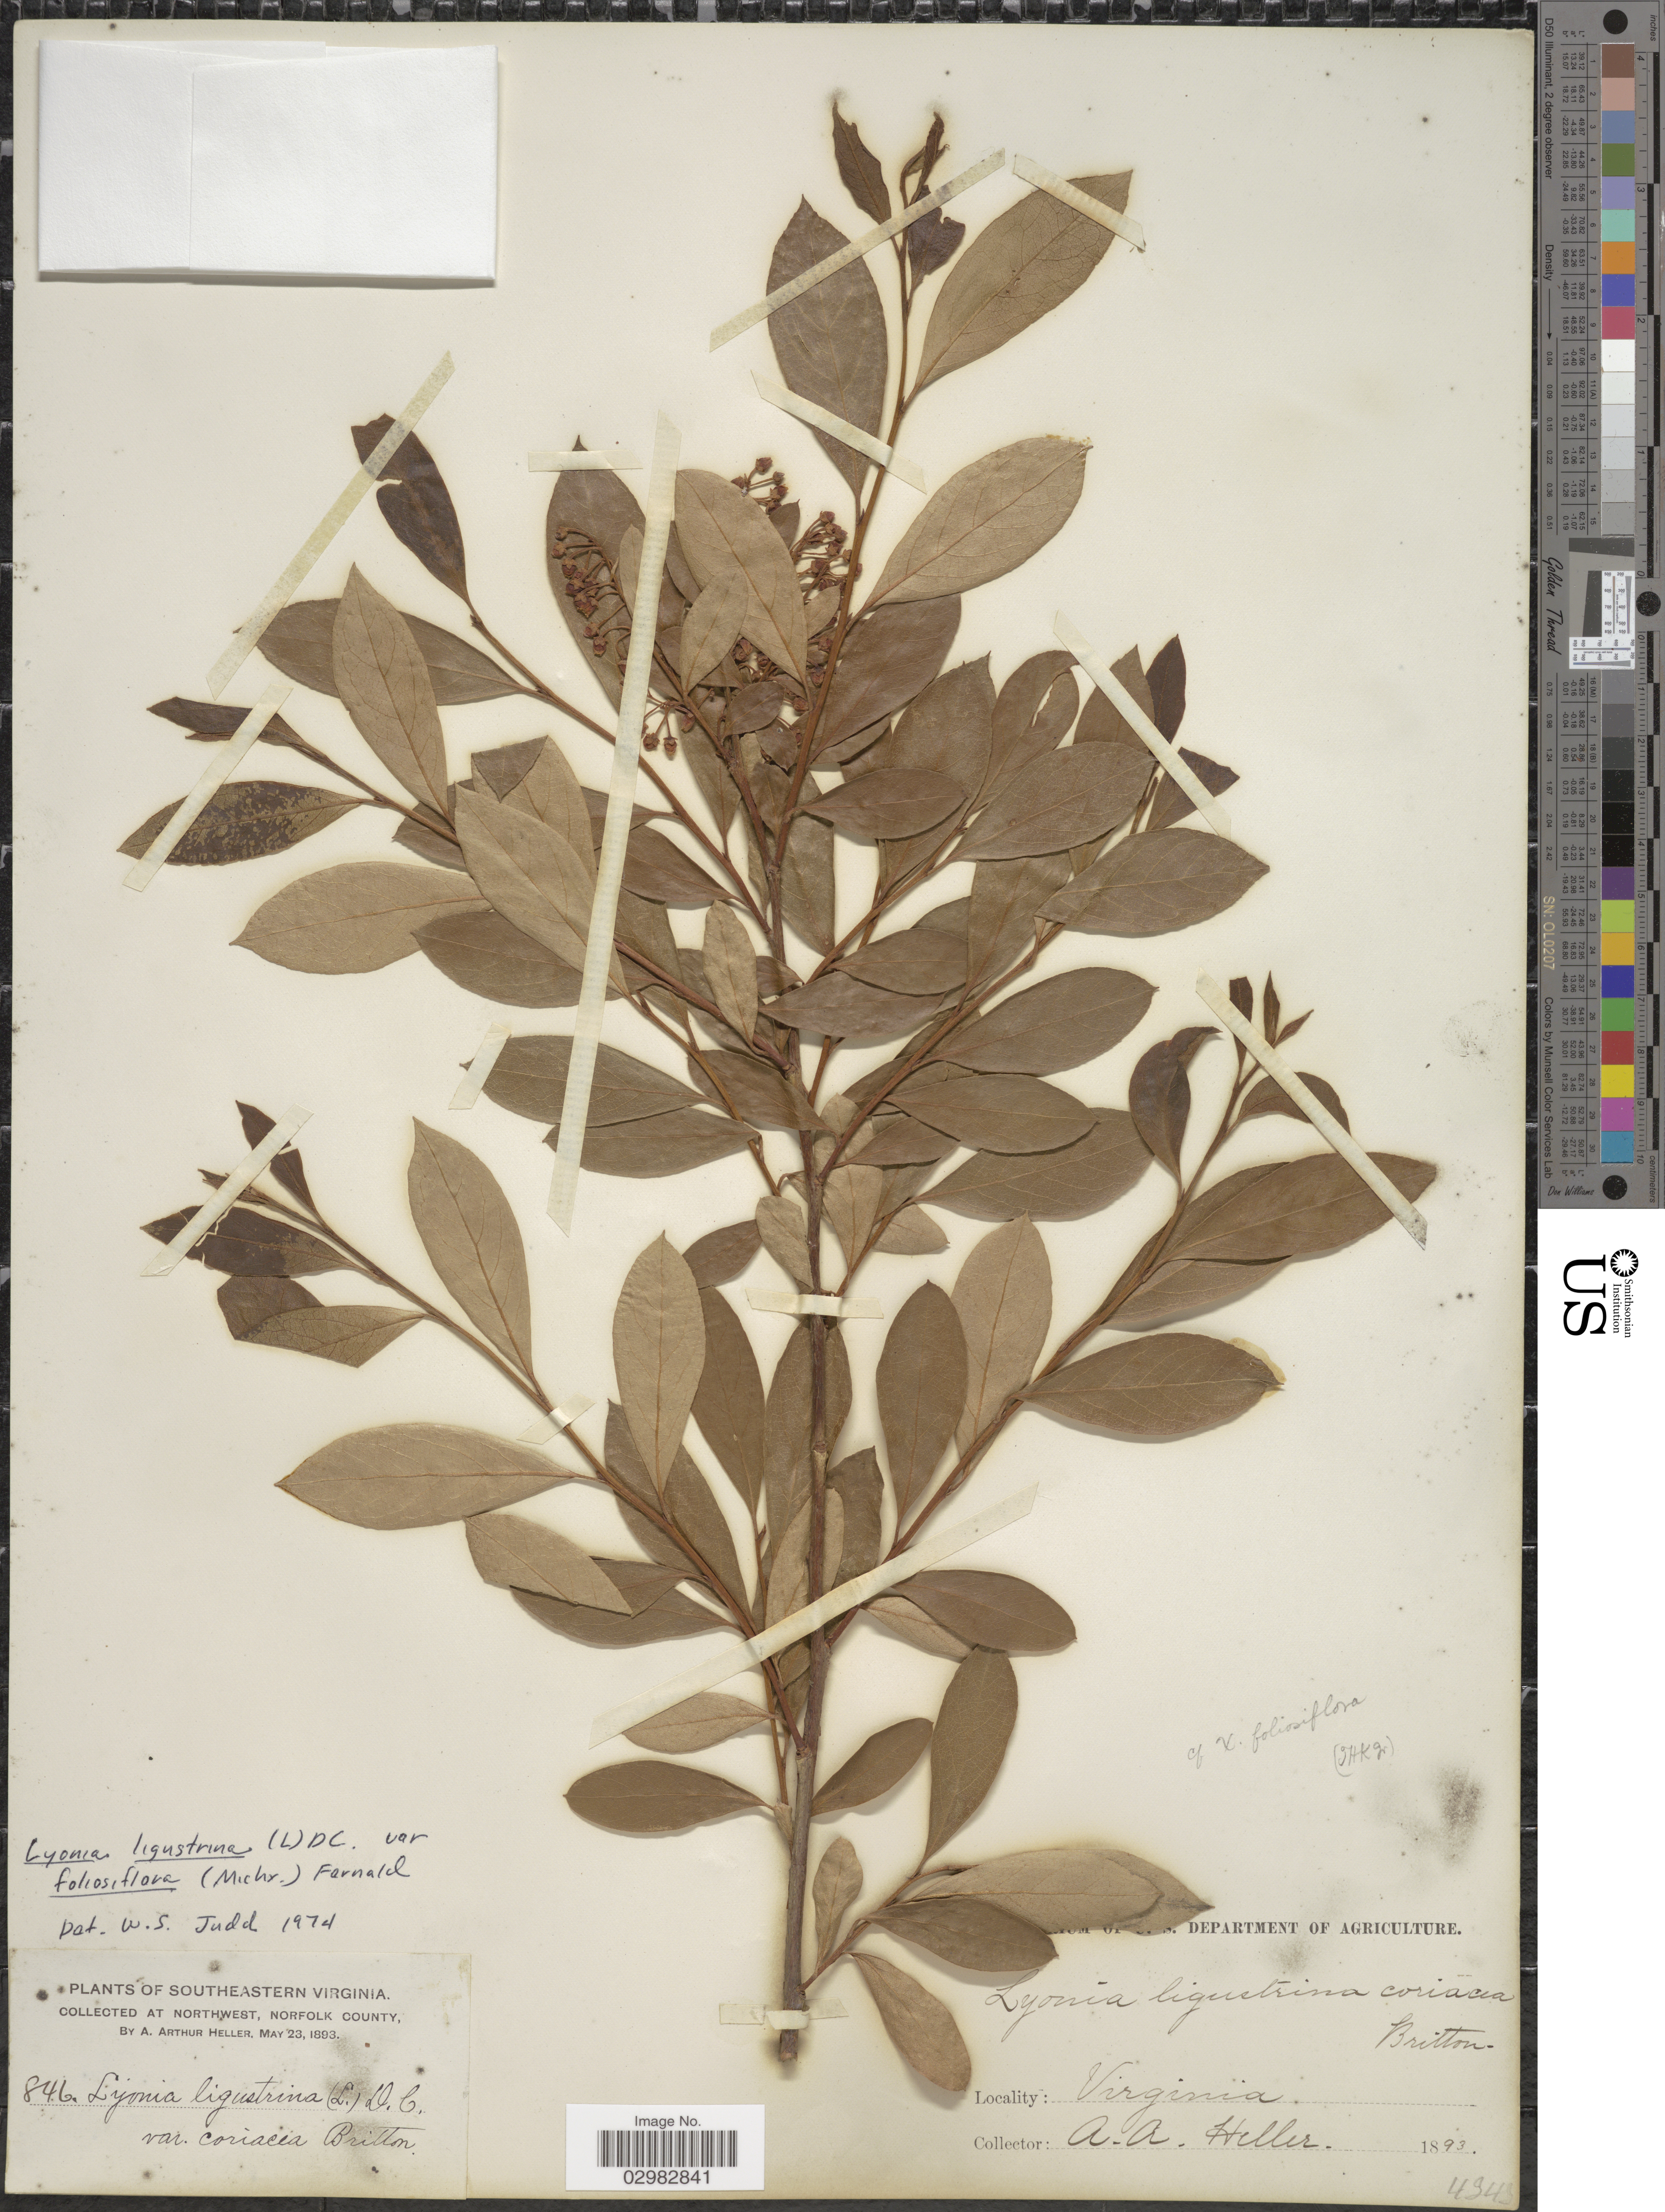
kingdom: Plantae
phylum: Tracheophyta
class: Magnoliopsida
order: Ericales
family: Ericaceae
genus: Lyonia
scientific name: Lyonia ligustrina var. foliosiflora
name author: (Michx.) Fernald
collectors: A. A. Heller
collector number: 846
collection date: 1893-05-23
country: United States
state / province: Virginia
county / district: City of Norfolk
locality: Southeastern Virginia, Northwest, Norfolk County.